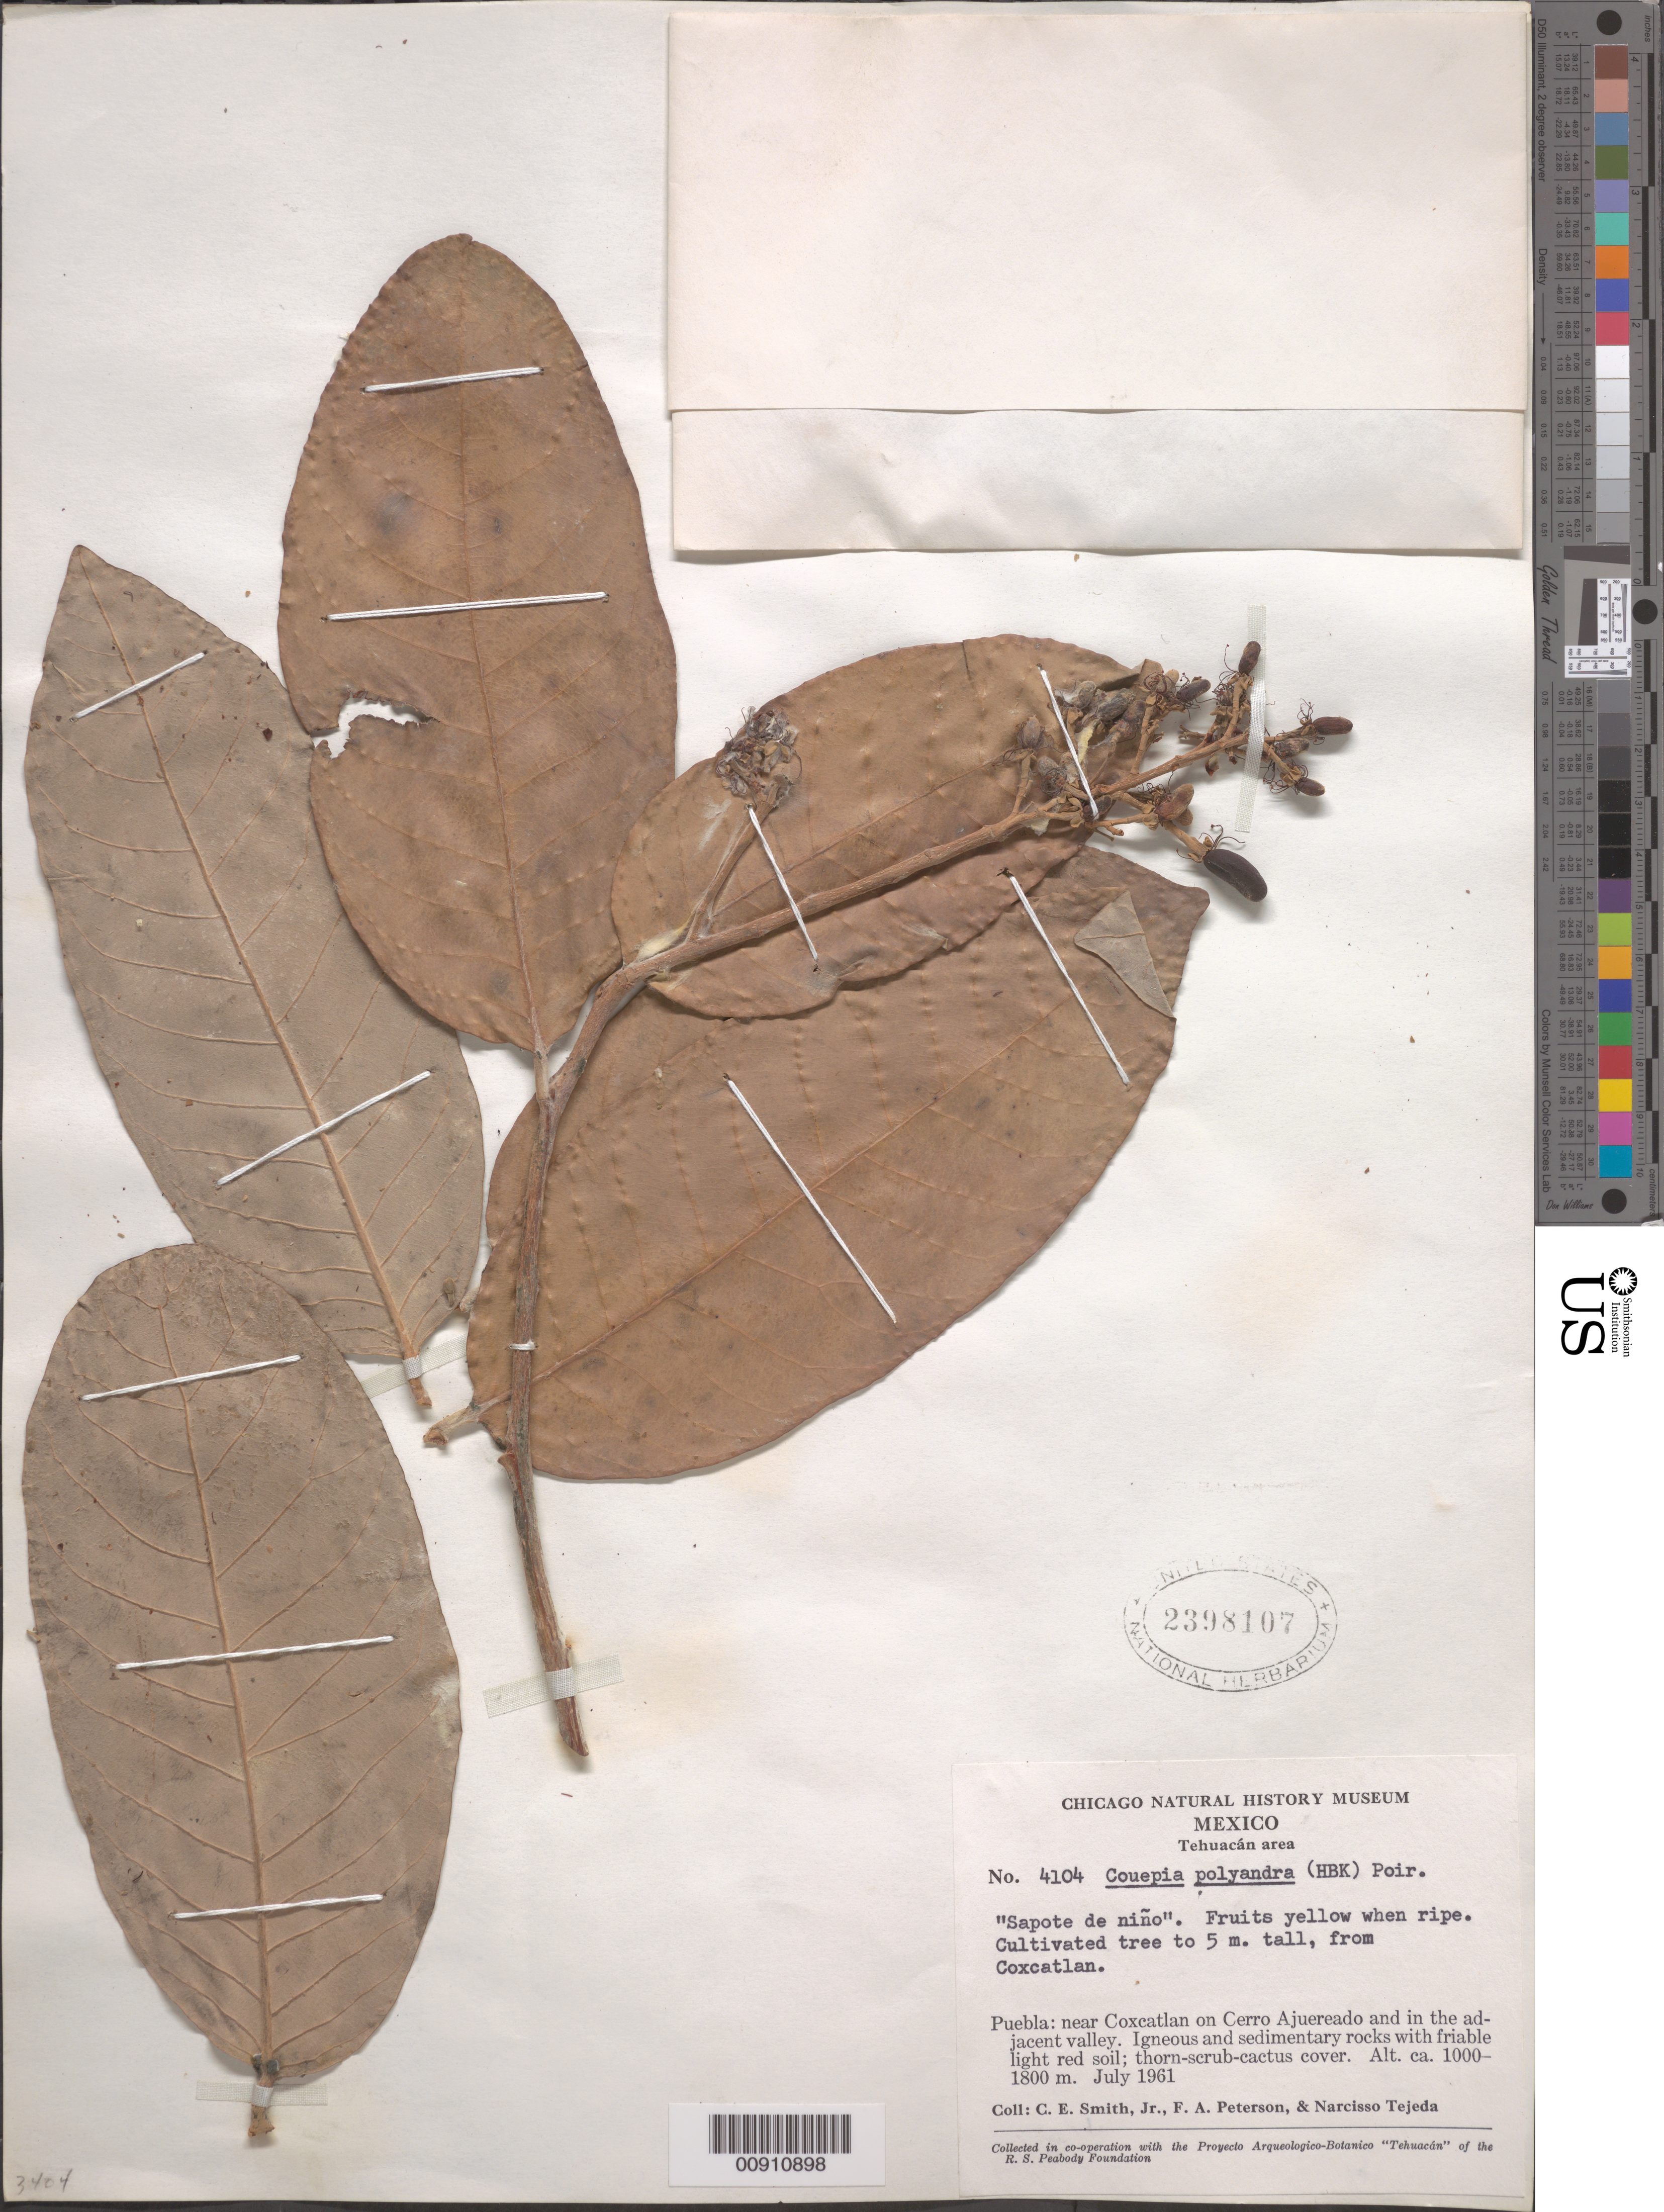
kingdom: Plantae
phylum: Tracheophyta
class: Magnoliopsida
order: Malpighiales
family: Chrysobalanaceae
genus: Couepia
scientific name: Couepia polyandra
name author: (Kunth) Rose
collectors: C. E. Smith Jr., F. A. Peterson & N. Tejeda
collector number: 4104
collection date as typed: Jul 1961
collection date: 1961-07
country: Mexico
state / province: Puebla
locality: From Coxcatlan, Puebla.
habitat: Igneous and sedimentary rocks with friable light red soil; thorn-scrub-cactus cover.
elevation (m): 1800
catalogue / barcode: US 2398107